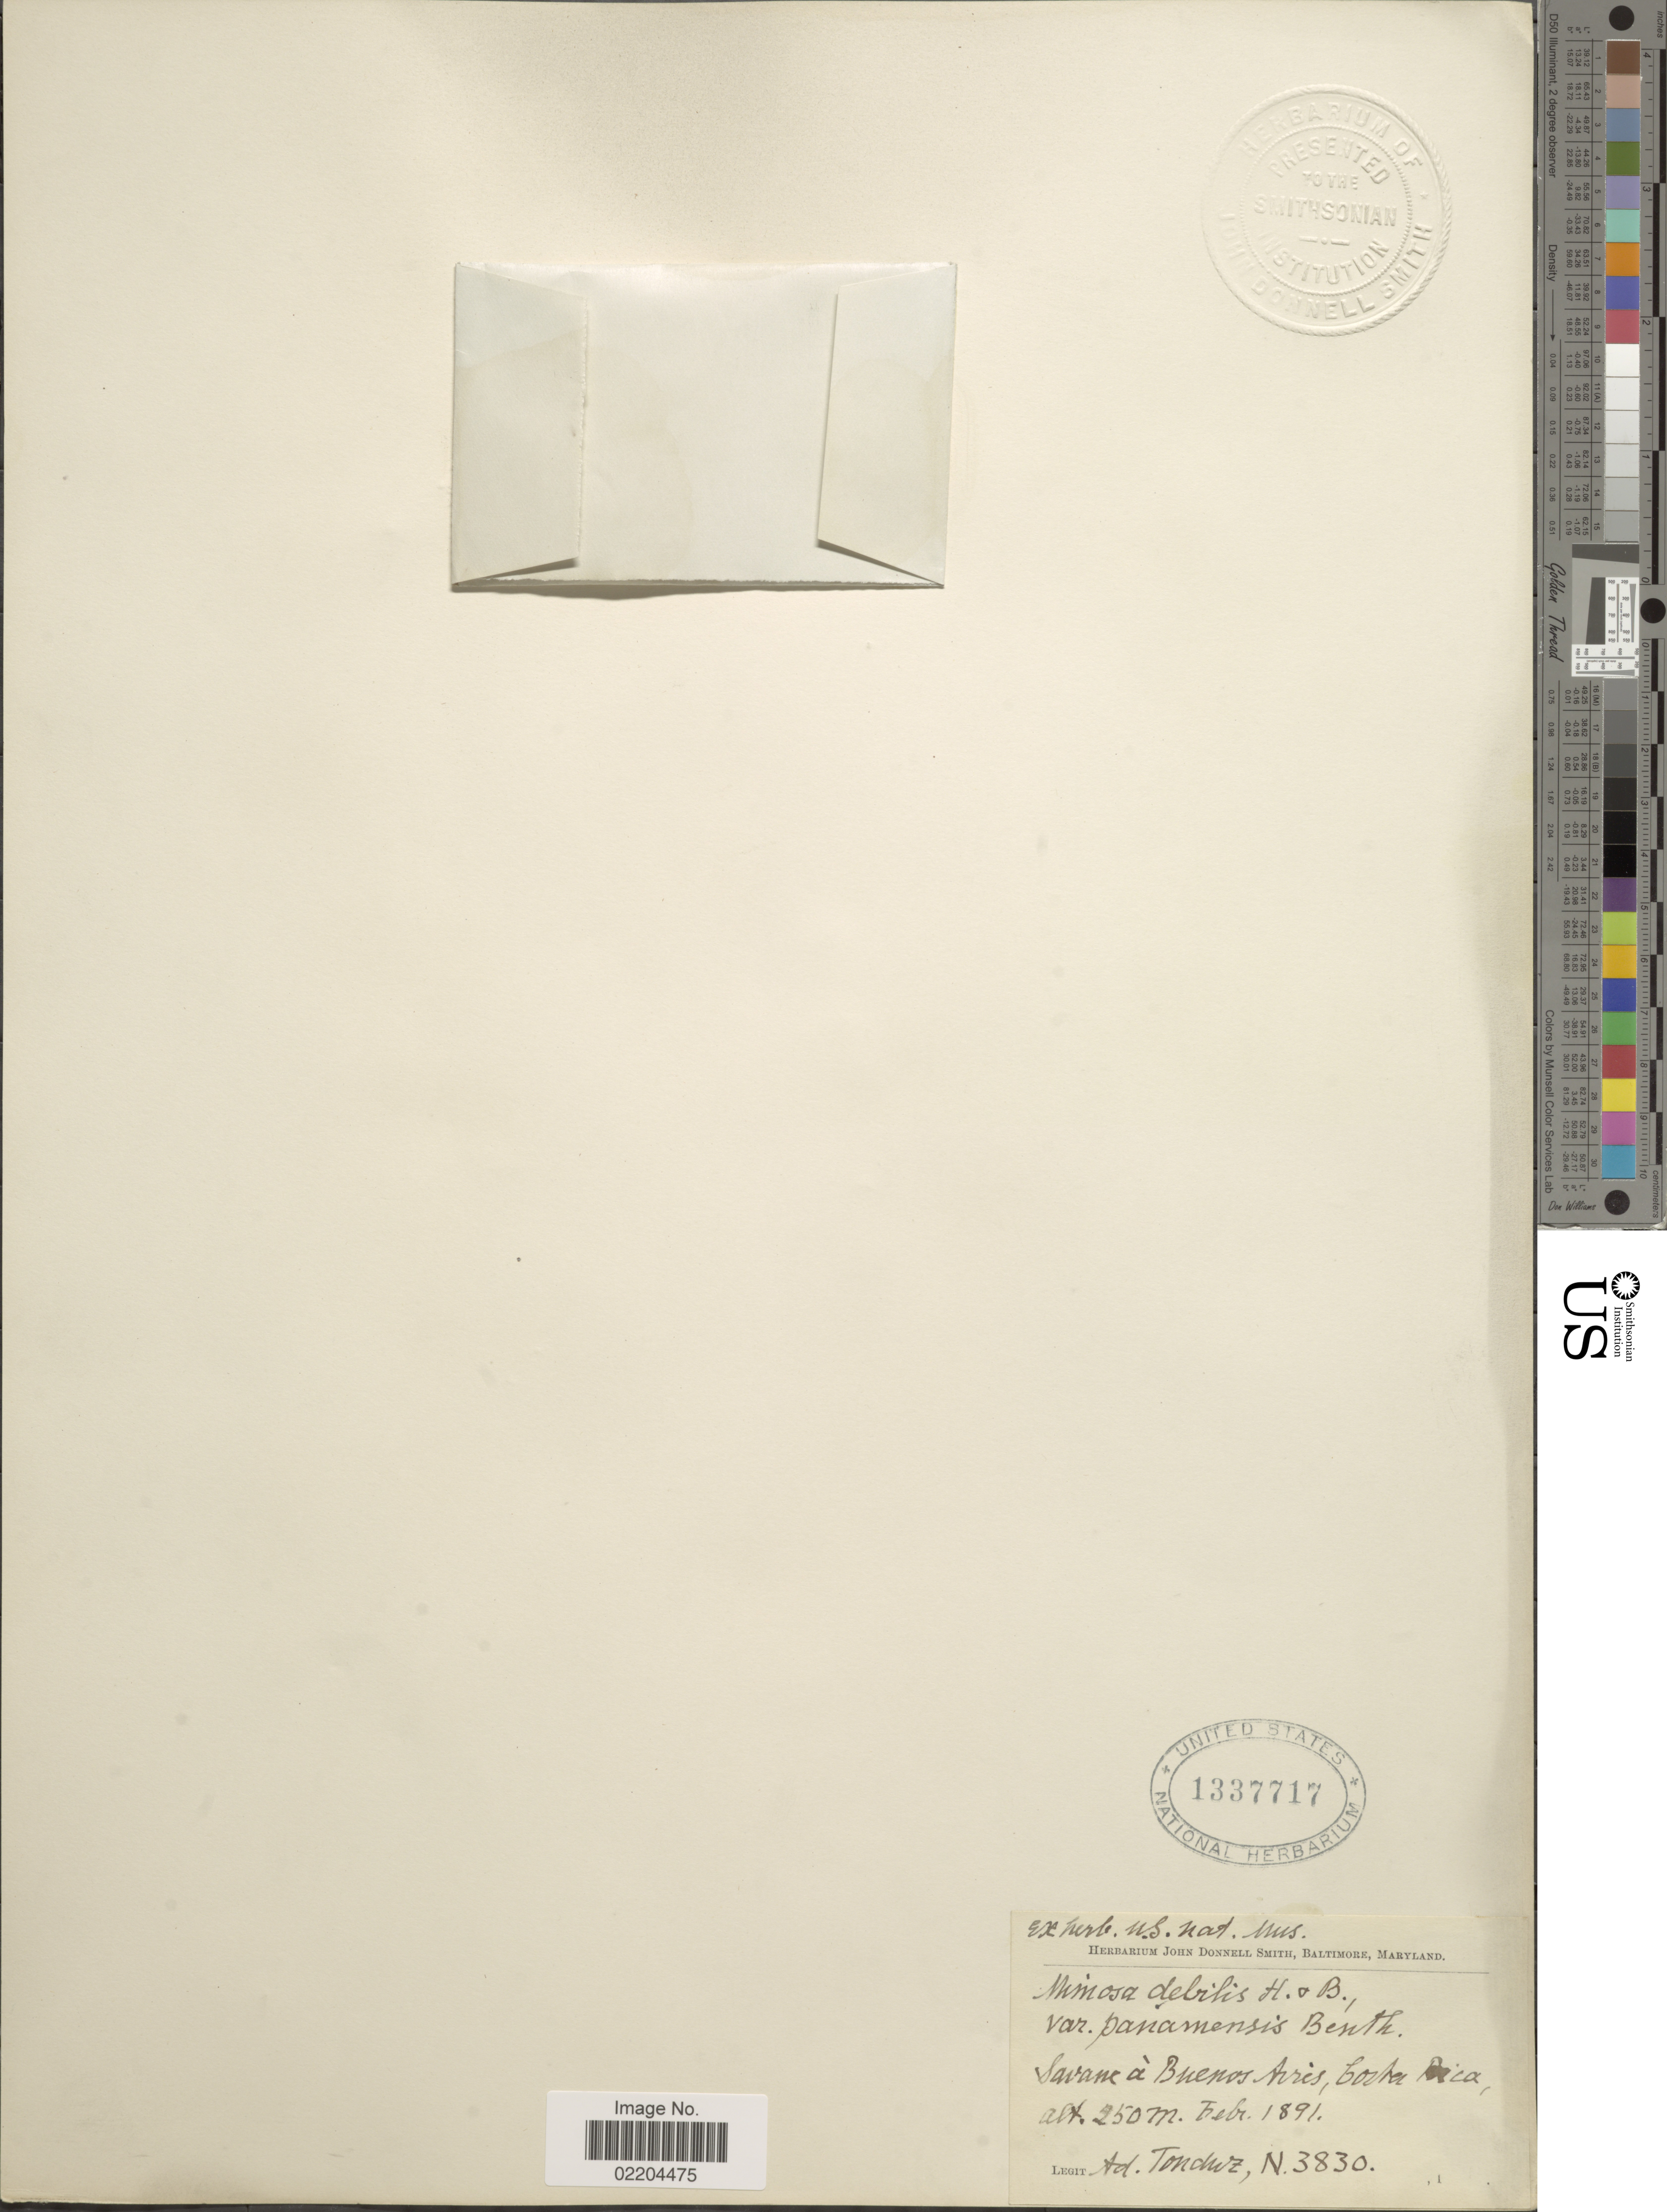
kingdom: Plantae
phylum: Tracheophyta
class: Magnoliopsida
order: Fabales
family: Fabaceae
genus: Mimosa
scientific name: Mimosa panamensis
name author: (Benth.) Standl.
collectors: A. Tonduz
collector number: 3830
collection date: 1891-02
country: Costa Rica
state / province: Puntarenas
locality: Savane a Buenos Aires, Costa Rica.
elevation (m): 250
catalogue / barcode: US 1337717